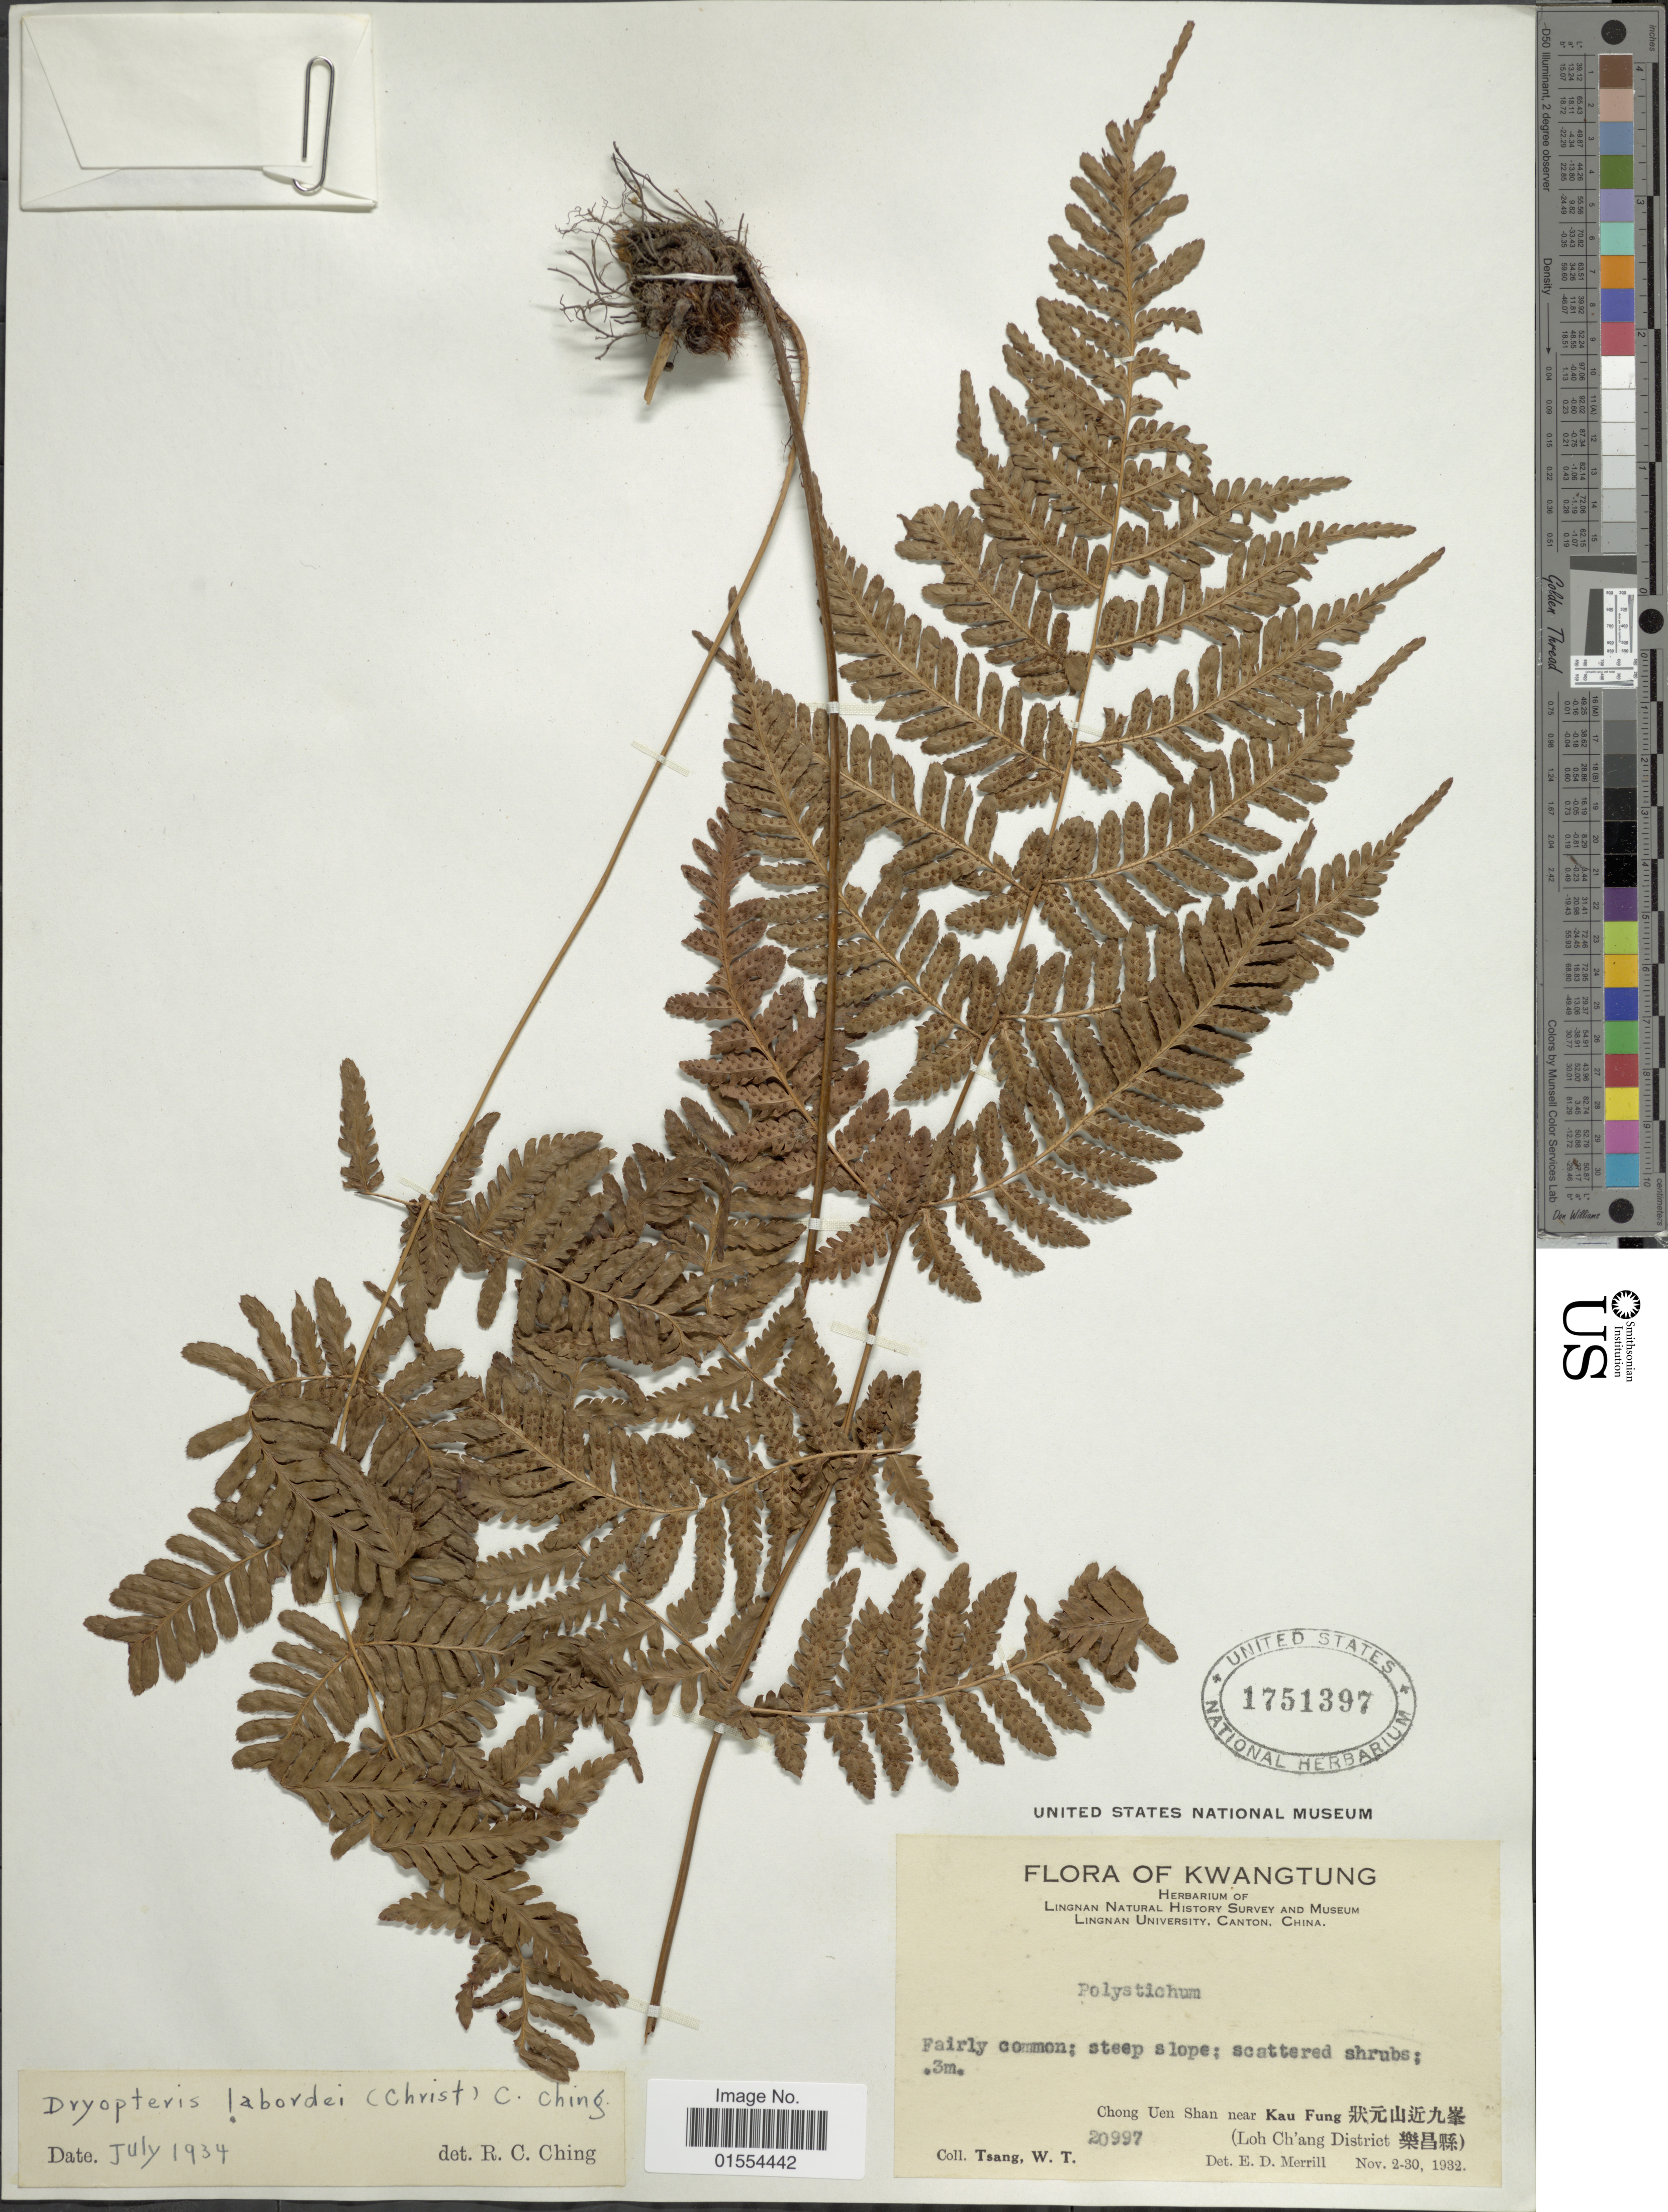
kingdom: Plantae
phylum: Tracheophyta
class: Polypodiopsida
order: Polypodiales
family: Dryopteridaceae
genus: Dryopteris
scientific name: Dryopteris labordei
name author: (Christ) C. Chr.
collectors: W. T. Tsang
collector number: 20997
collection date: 1932-11-02/1932-11-30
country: China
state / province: Guangdong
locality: Kwangtung, Chong Uen Shan near Kau Fung X, (Loh Ch'ang District X).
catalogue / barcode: US 1751397